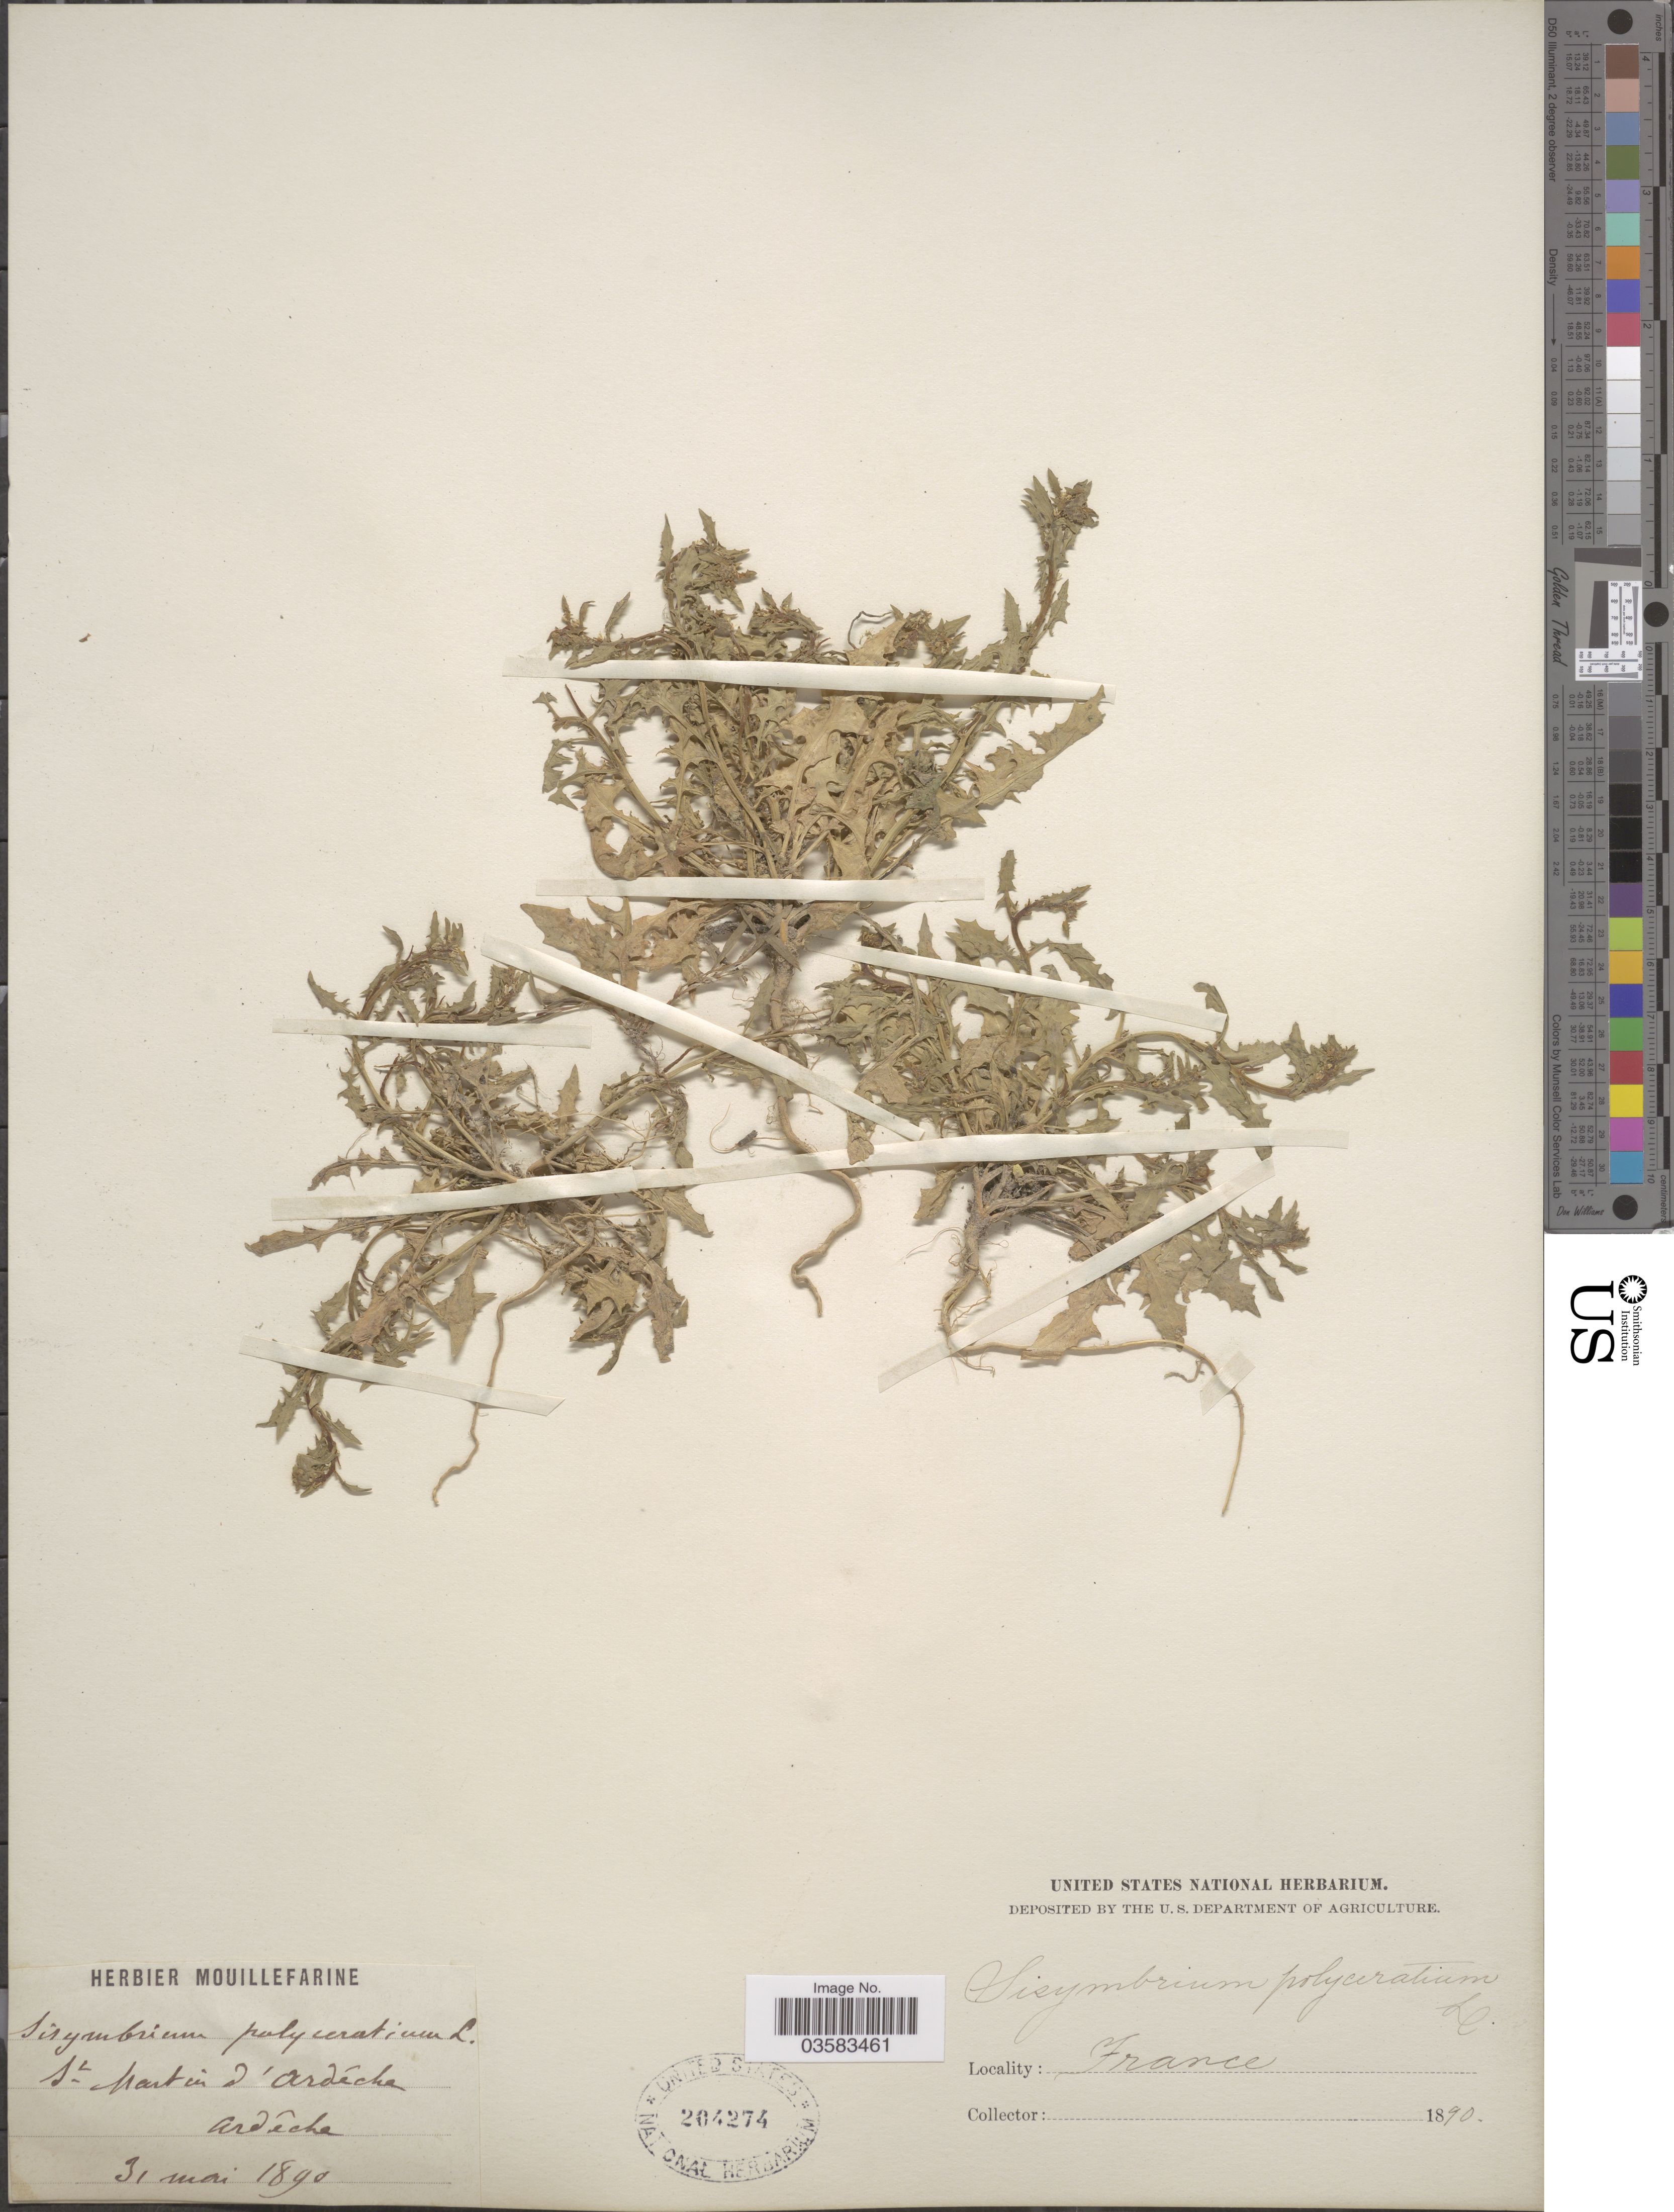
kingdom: Plantae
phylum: Tracheophyta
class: Magnoliopsida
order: Brassicales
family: Brassicaceae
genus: Sisymbrium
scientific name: Sisymbrium polyceratium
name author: L.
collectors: ex herb. Mouillefarine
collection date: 1890-05-31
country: France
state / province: Auvergne-Rhône-Alpes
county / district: Ardèche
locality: St. Martin d'Ardéche, Ardêche.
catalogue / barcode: US 204274